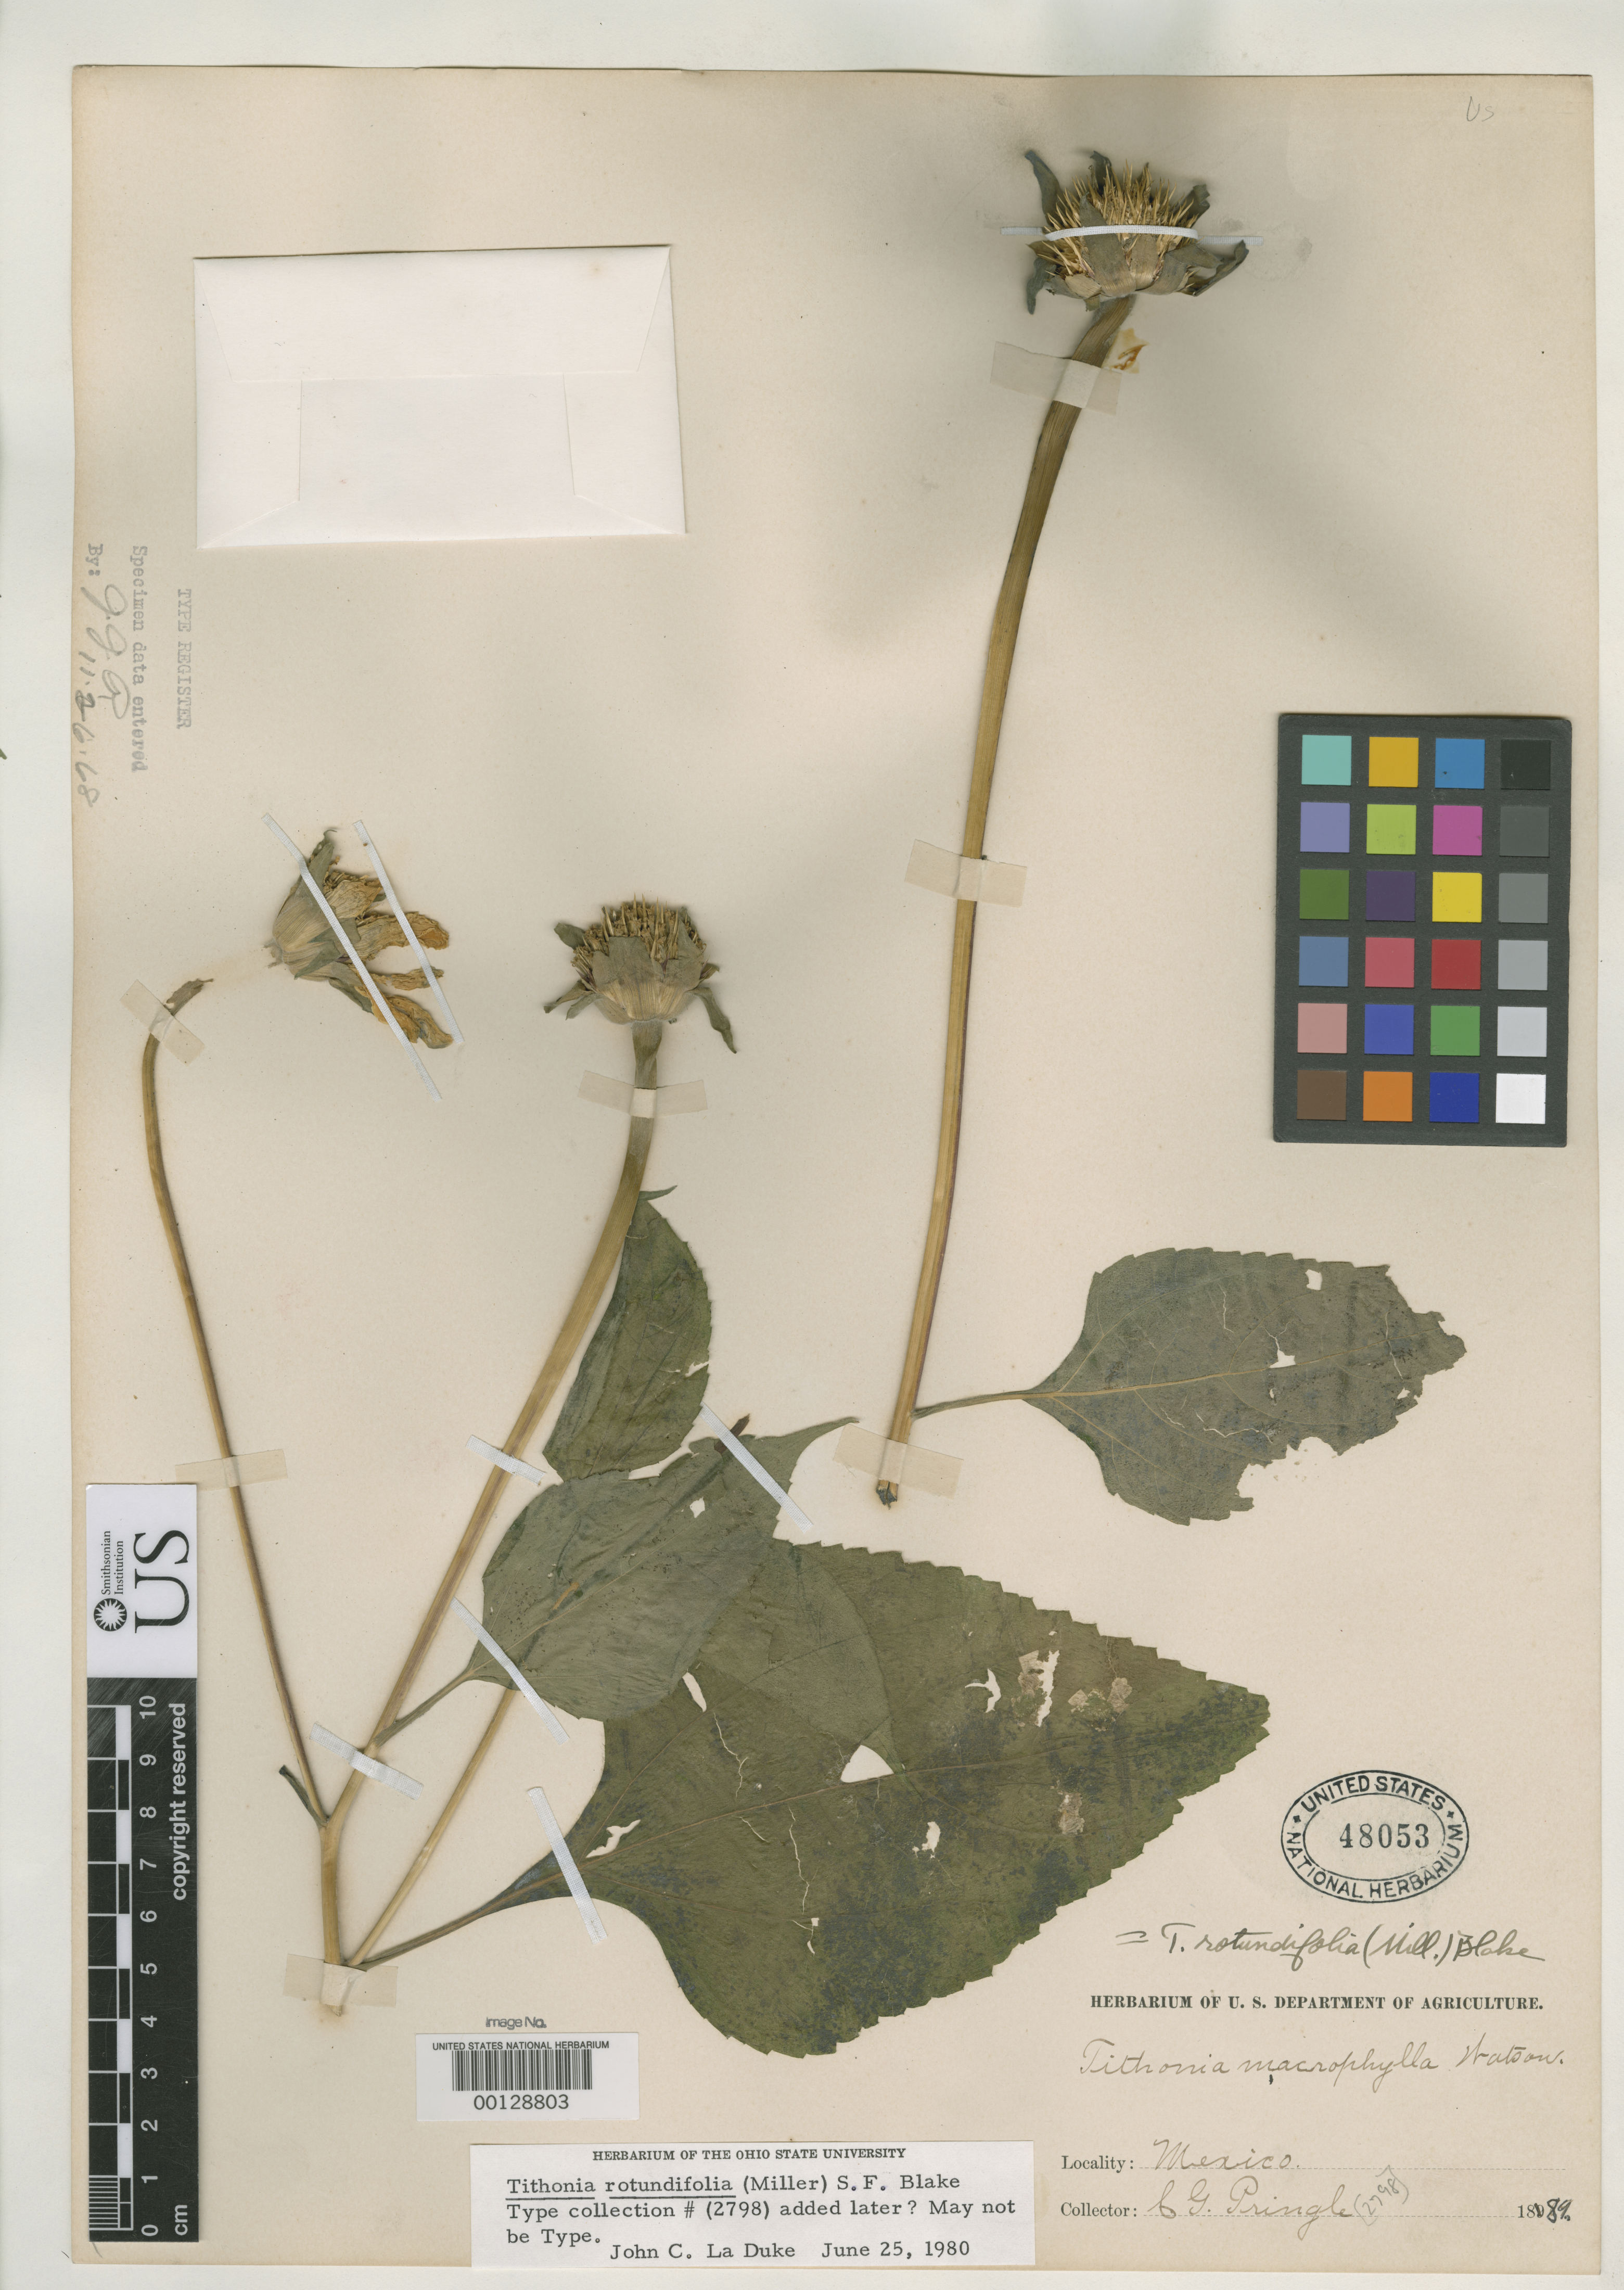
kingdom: Plantae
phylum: Tracheophyta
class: Magnoliopsida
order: Asterales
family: Asteraceae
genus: Tithonia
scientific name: Tithonia macrophylla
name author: S. Watson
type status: Type Collection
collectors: C. G. Pringle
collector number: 2798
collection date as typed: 25 Sep 1889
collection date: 1889-09-25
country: Mexico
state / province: Jalisco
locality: Guadalajara.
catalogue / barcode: US 48053